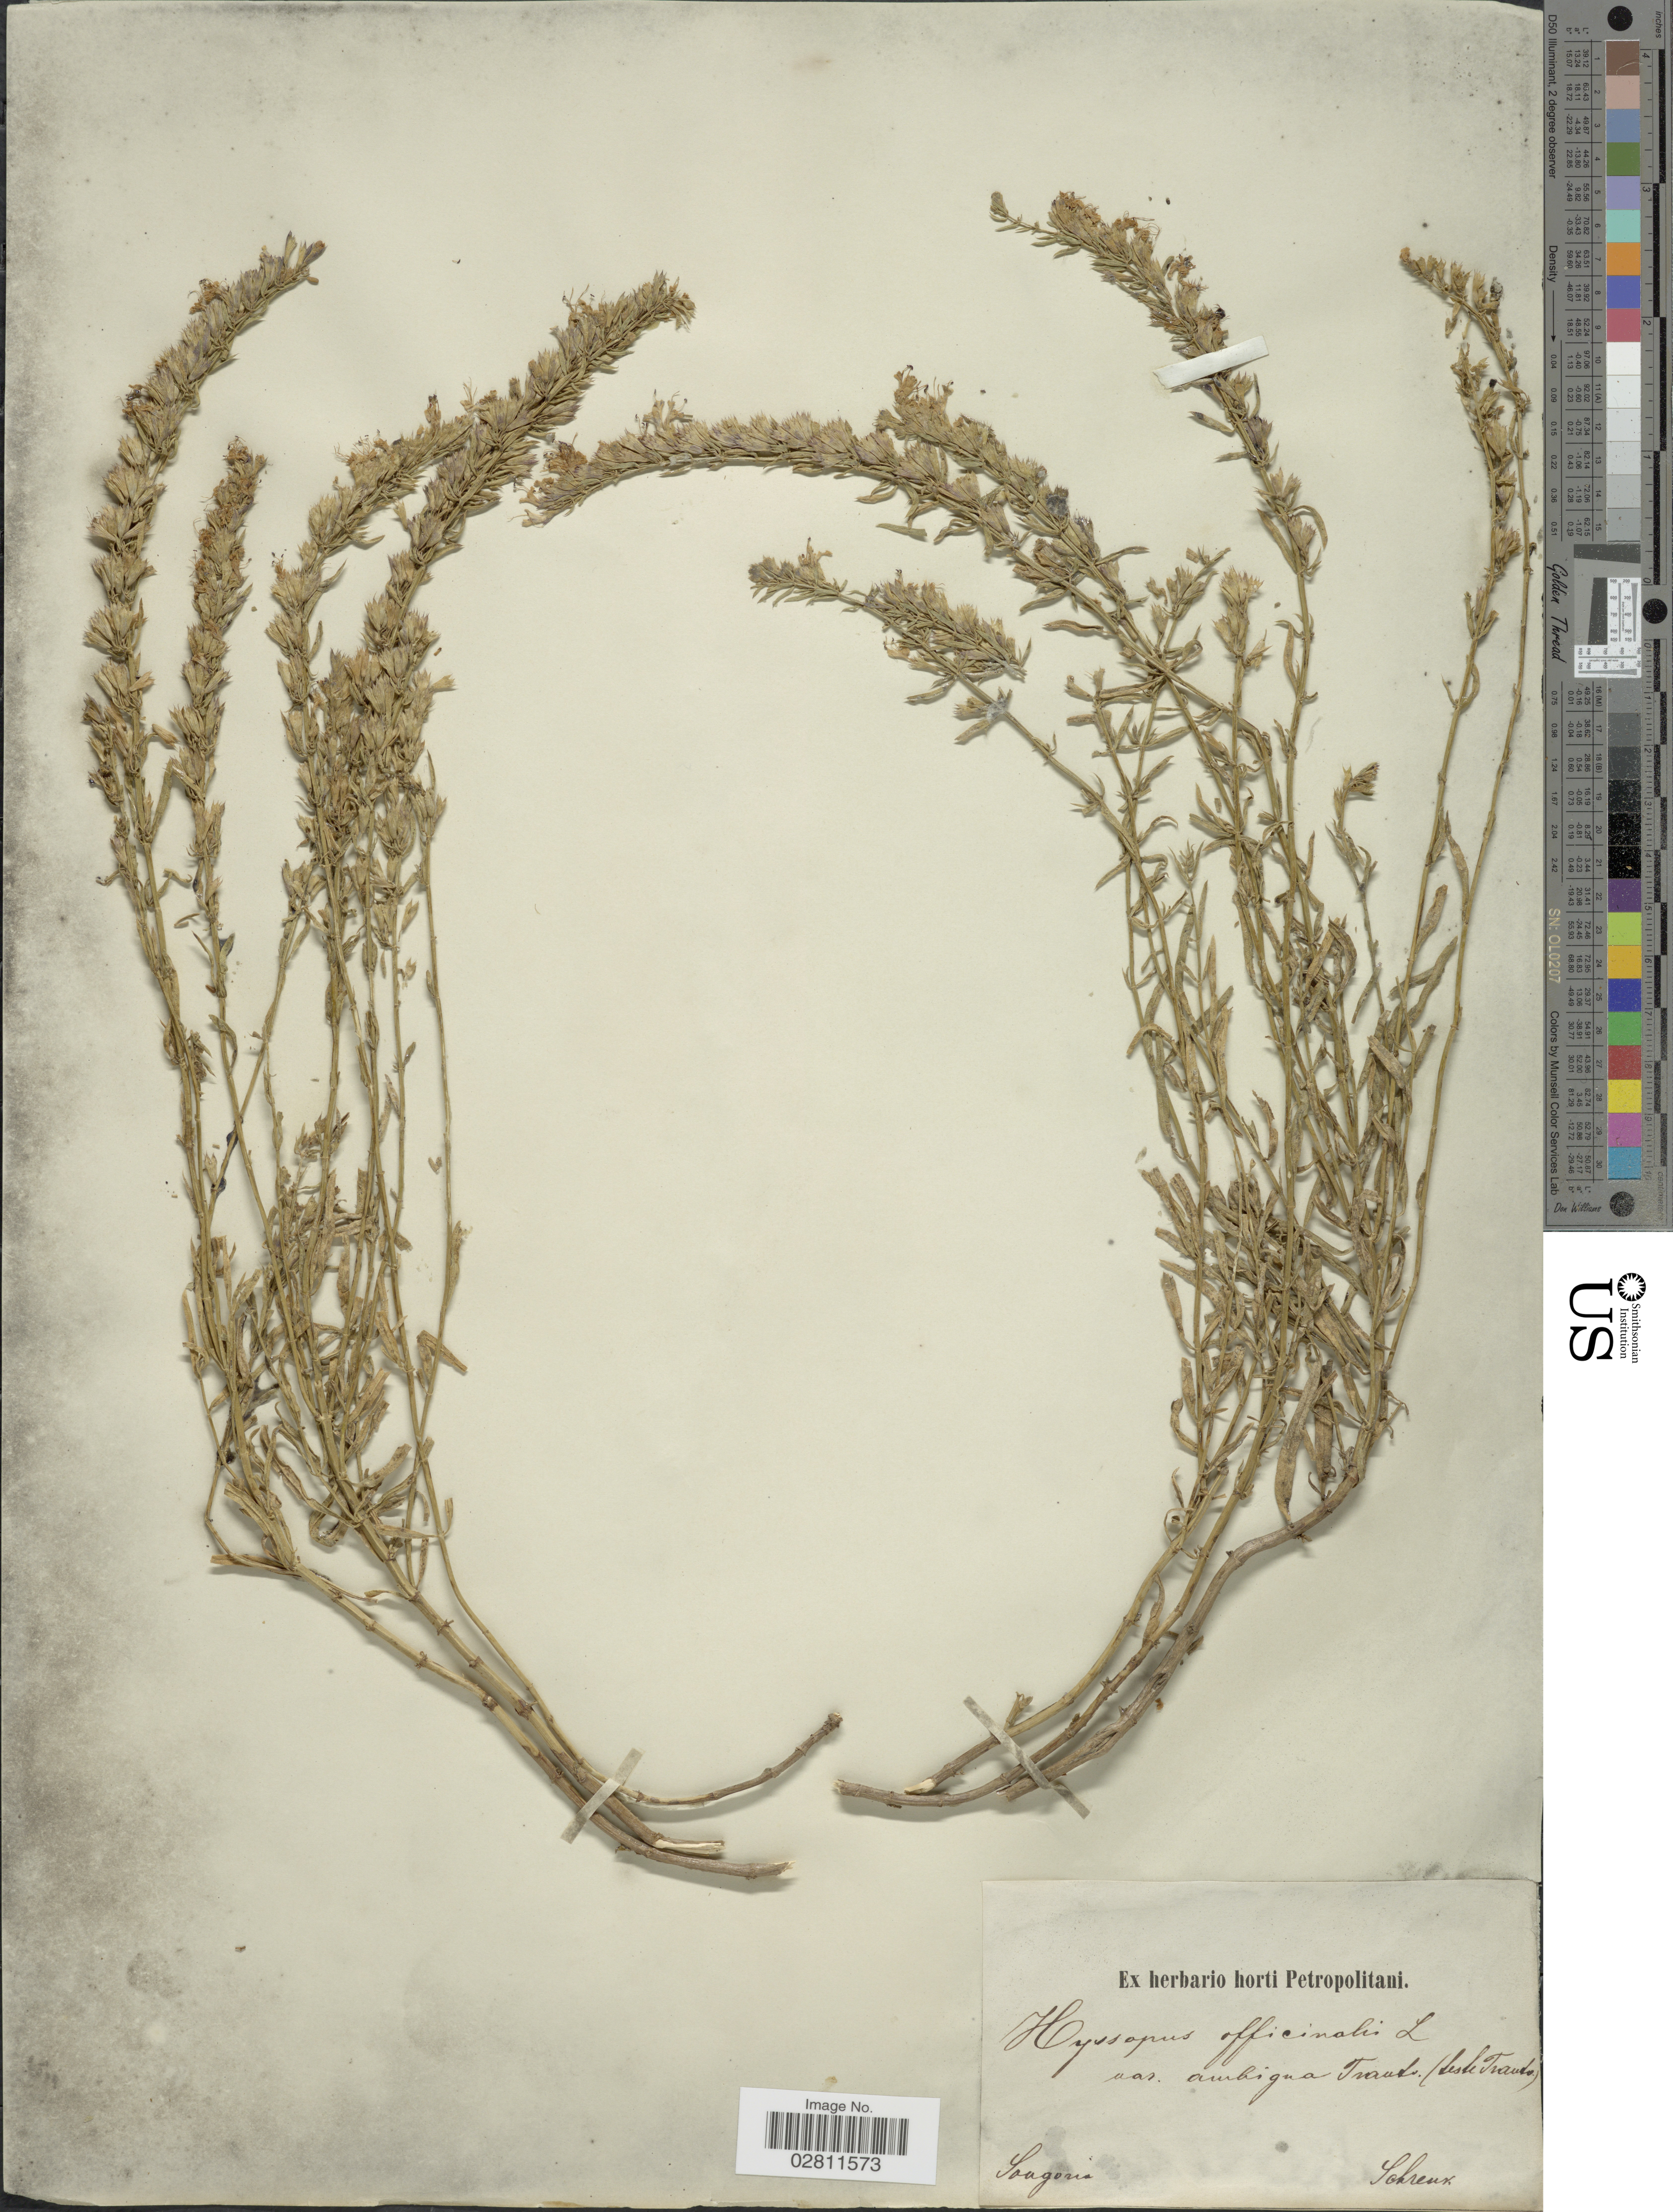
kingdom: Plantae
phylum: Tracheophyta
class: Magnoliopsida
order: Lamiales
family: Lamiaceae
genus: Hyssopus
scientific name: Hyssopus officinalis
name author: L.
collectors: A.G. Schrenk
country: Kazakhstan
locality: Songoria